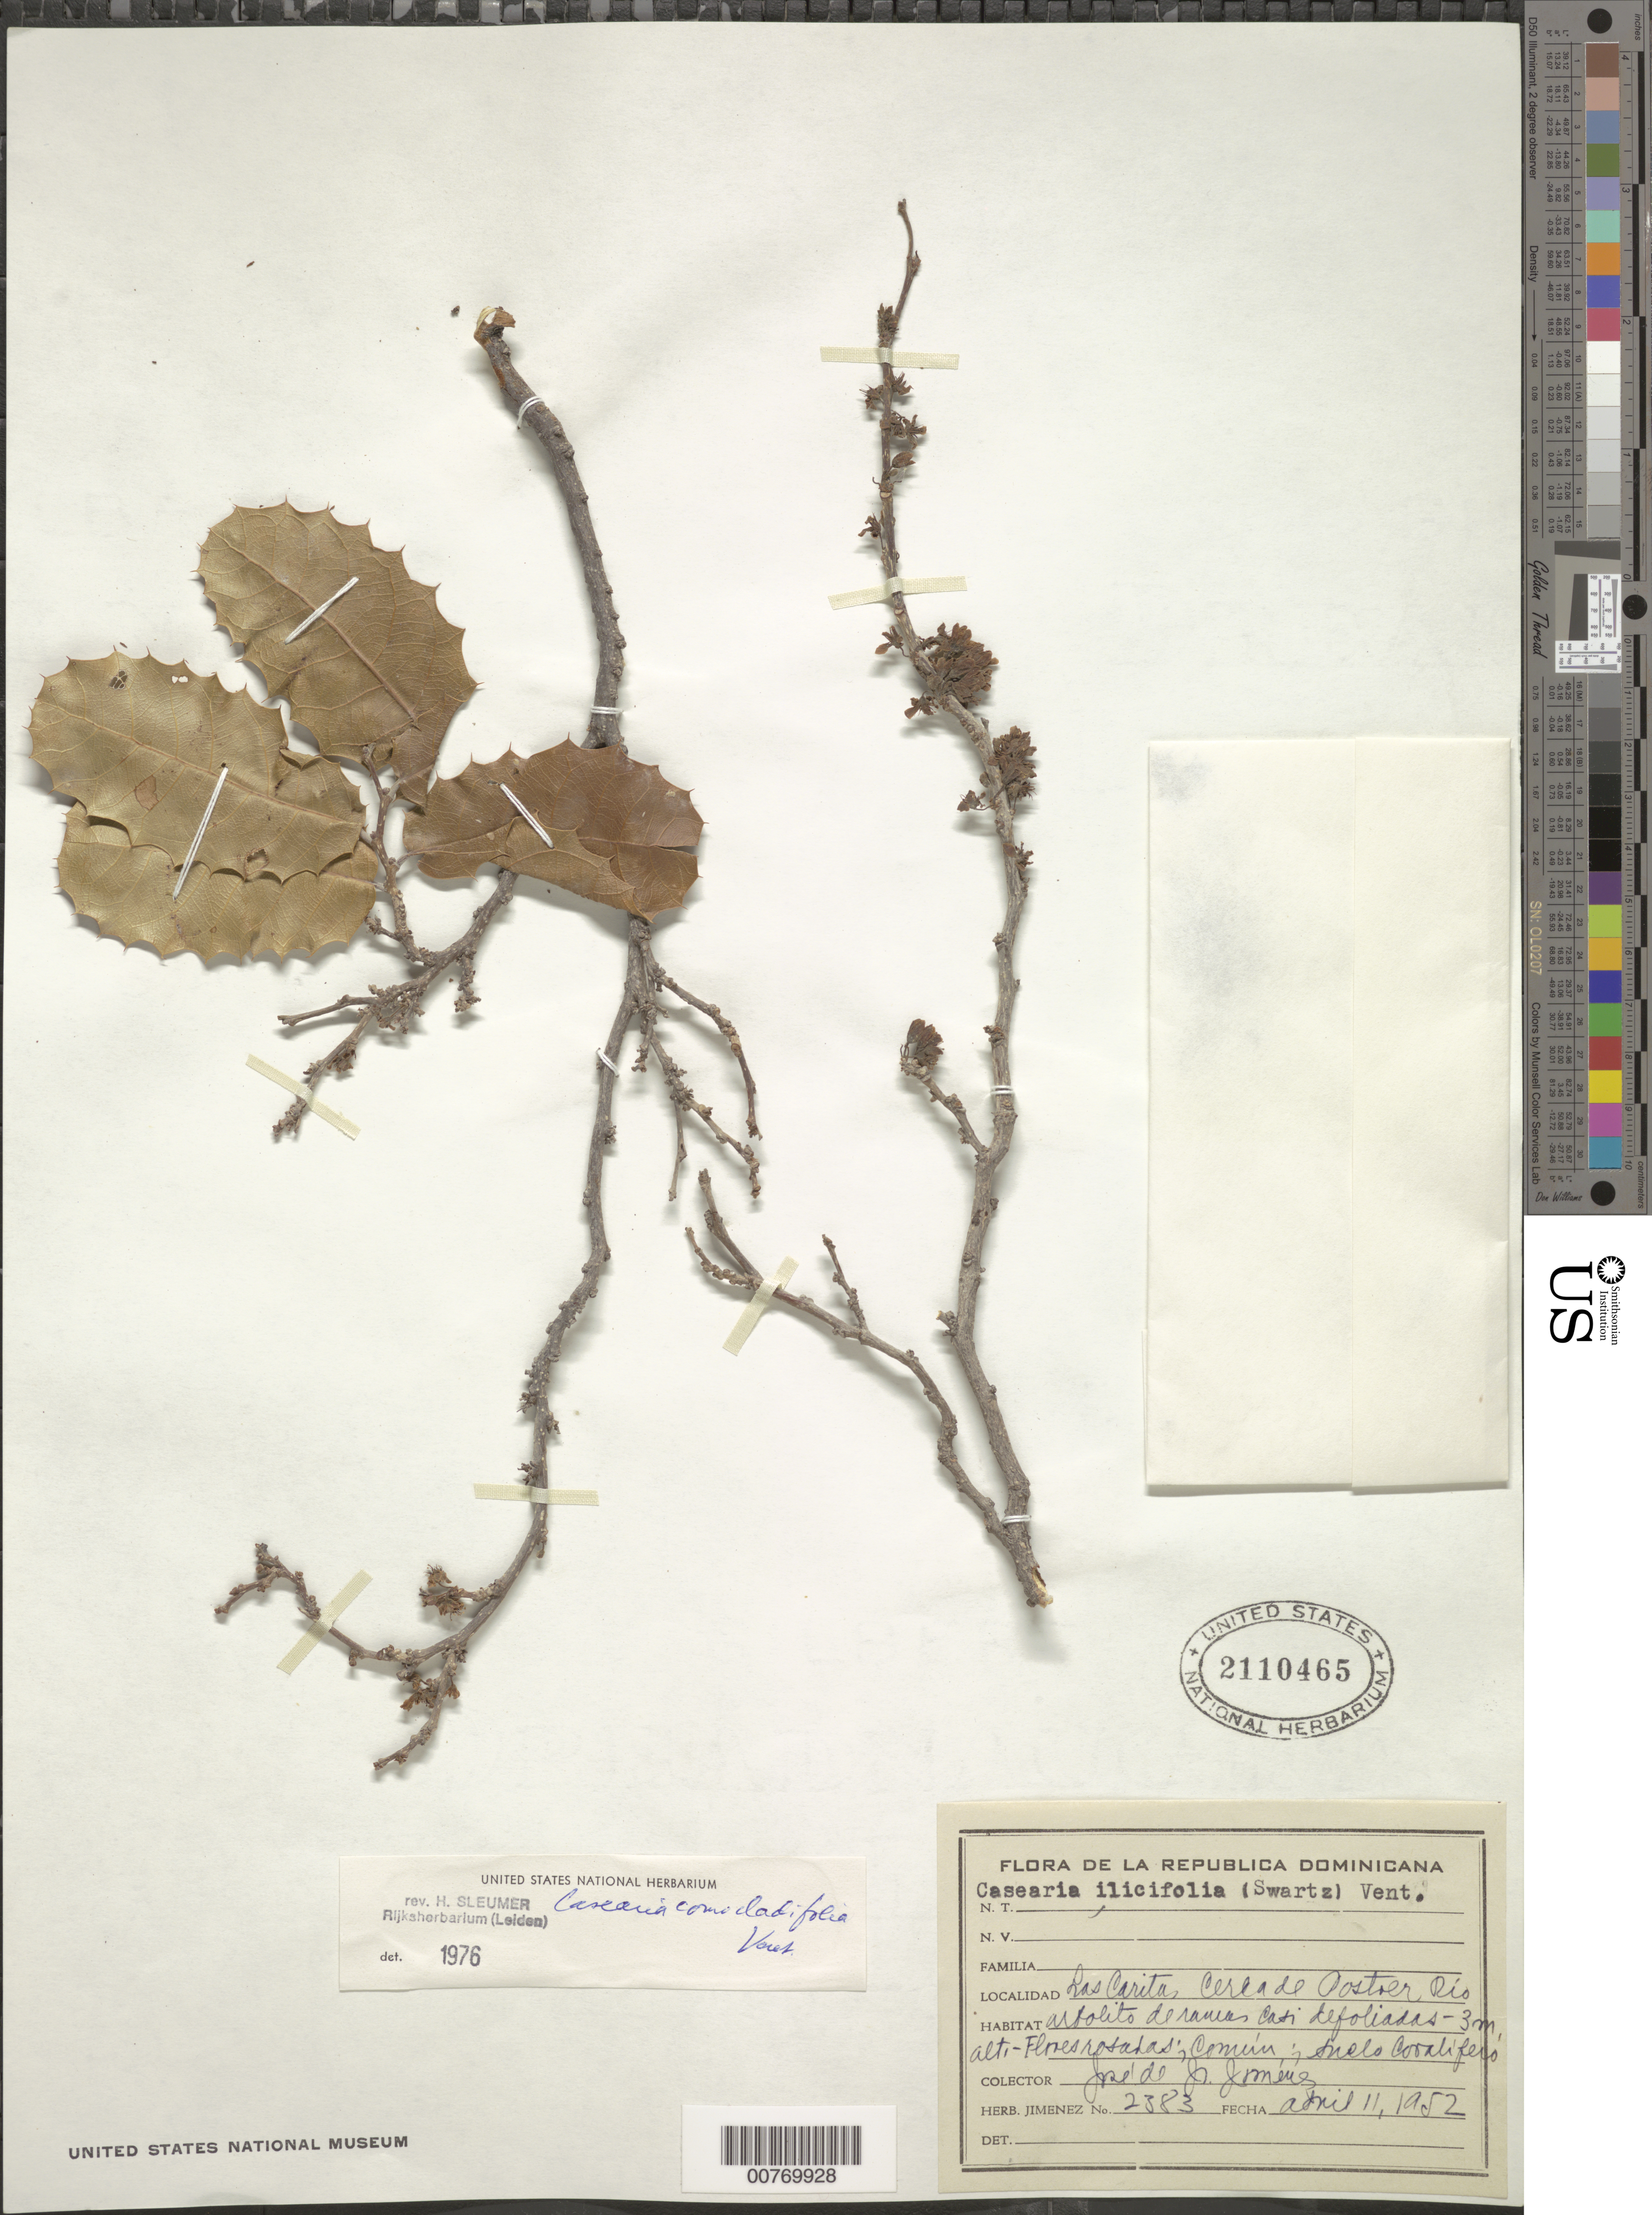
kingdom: Plantae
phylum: Tracheophyta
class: Magnoliopsida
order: Malpighiales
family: Salicaceae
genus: Casearia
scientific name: Casearia comocladifolia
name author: Vent.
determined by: Sleumer, H. O.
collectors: J. J. Jiménez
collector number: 2383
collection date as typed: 11 Apr 1952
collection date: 1952-04-11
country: Dominican Republic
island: Hispaniola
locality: Las Caritas, near Poster river.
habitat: Limestone soil.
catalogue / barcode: US 2110465